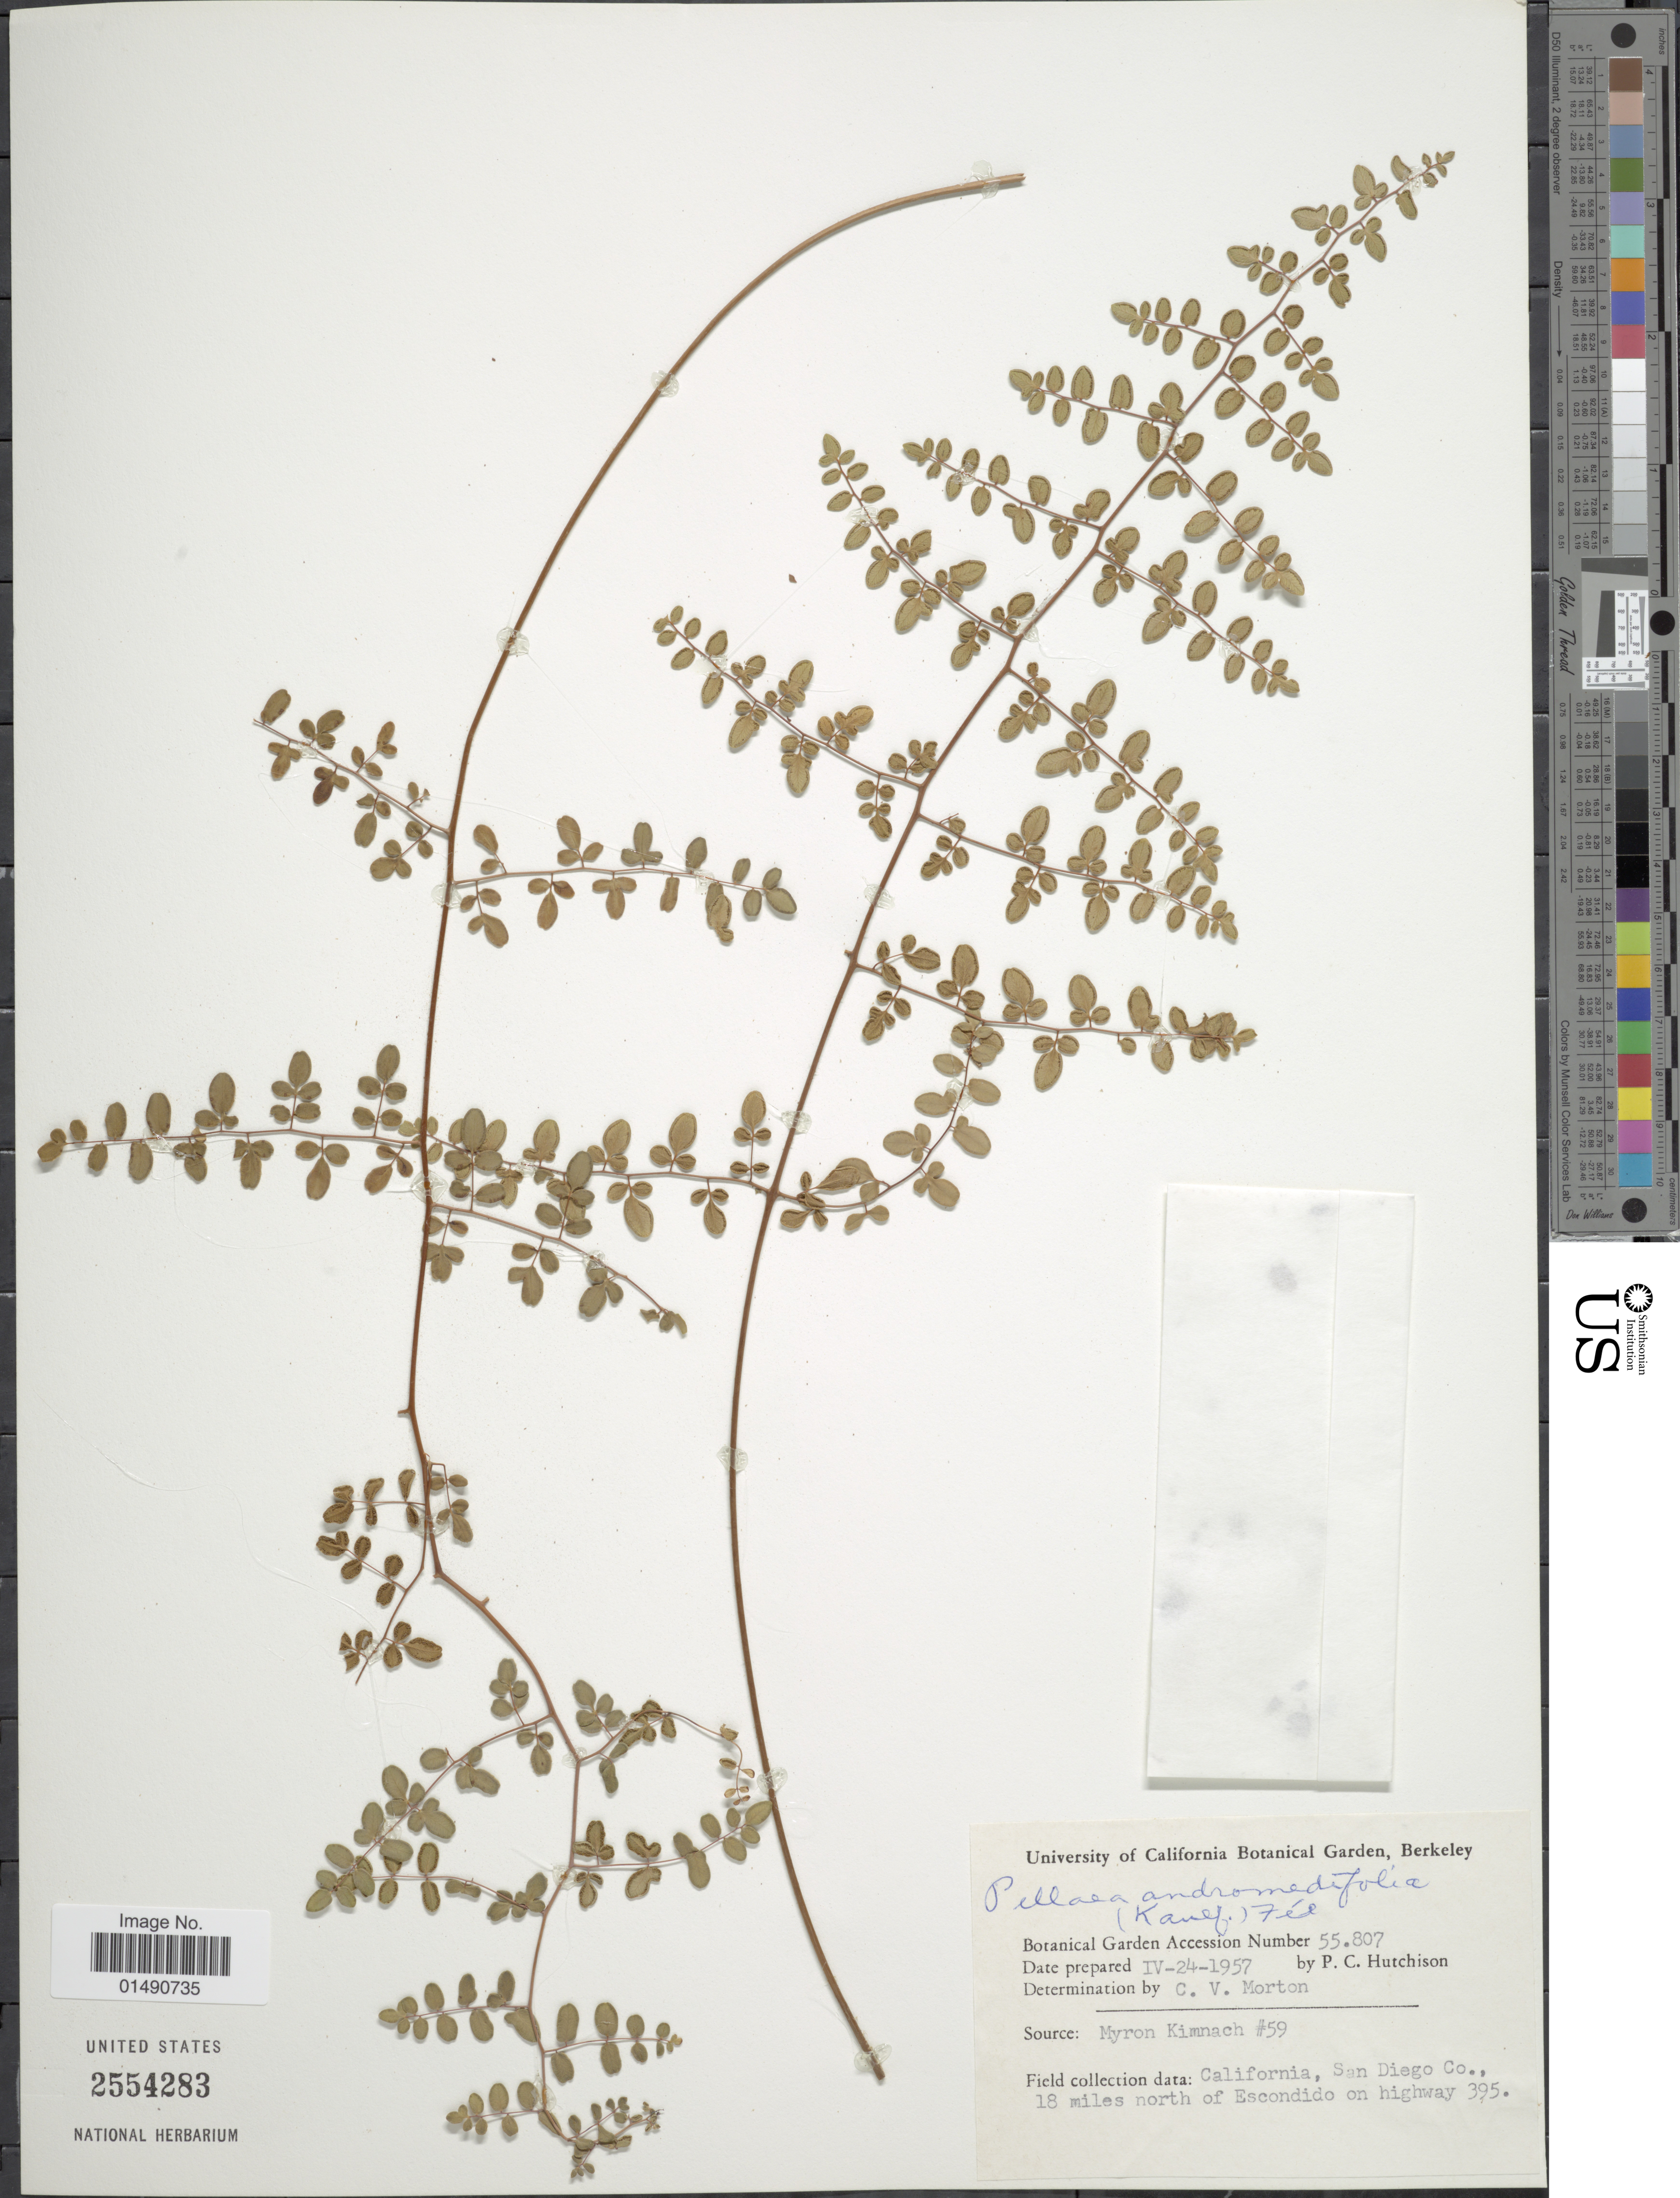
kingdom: Plantae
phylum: Tracheophyta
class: Polypodiopsida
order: Polypodiales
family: Pteridaceae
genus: Pellaea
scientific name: Pellaea andromedifolia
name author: (Kaulf.) Fée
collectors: P. C. Hutchison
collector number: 59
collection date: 1957-04-24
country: United States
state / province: California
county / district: San Diego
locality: San Diego Co., 18 miles north of Escondido on Highway 395, Source: Myron Kimnach #59, Botanical Garden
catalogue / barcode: US 2554283